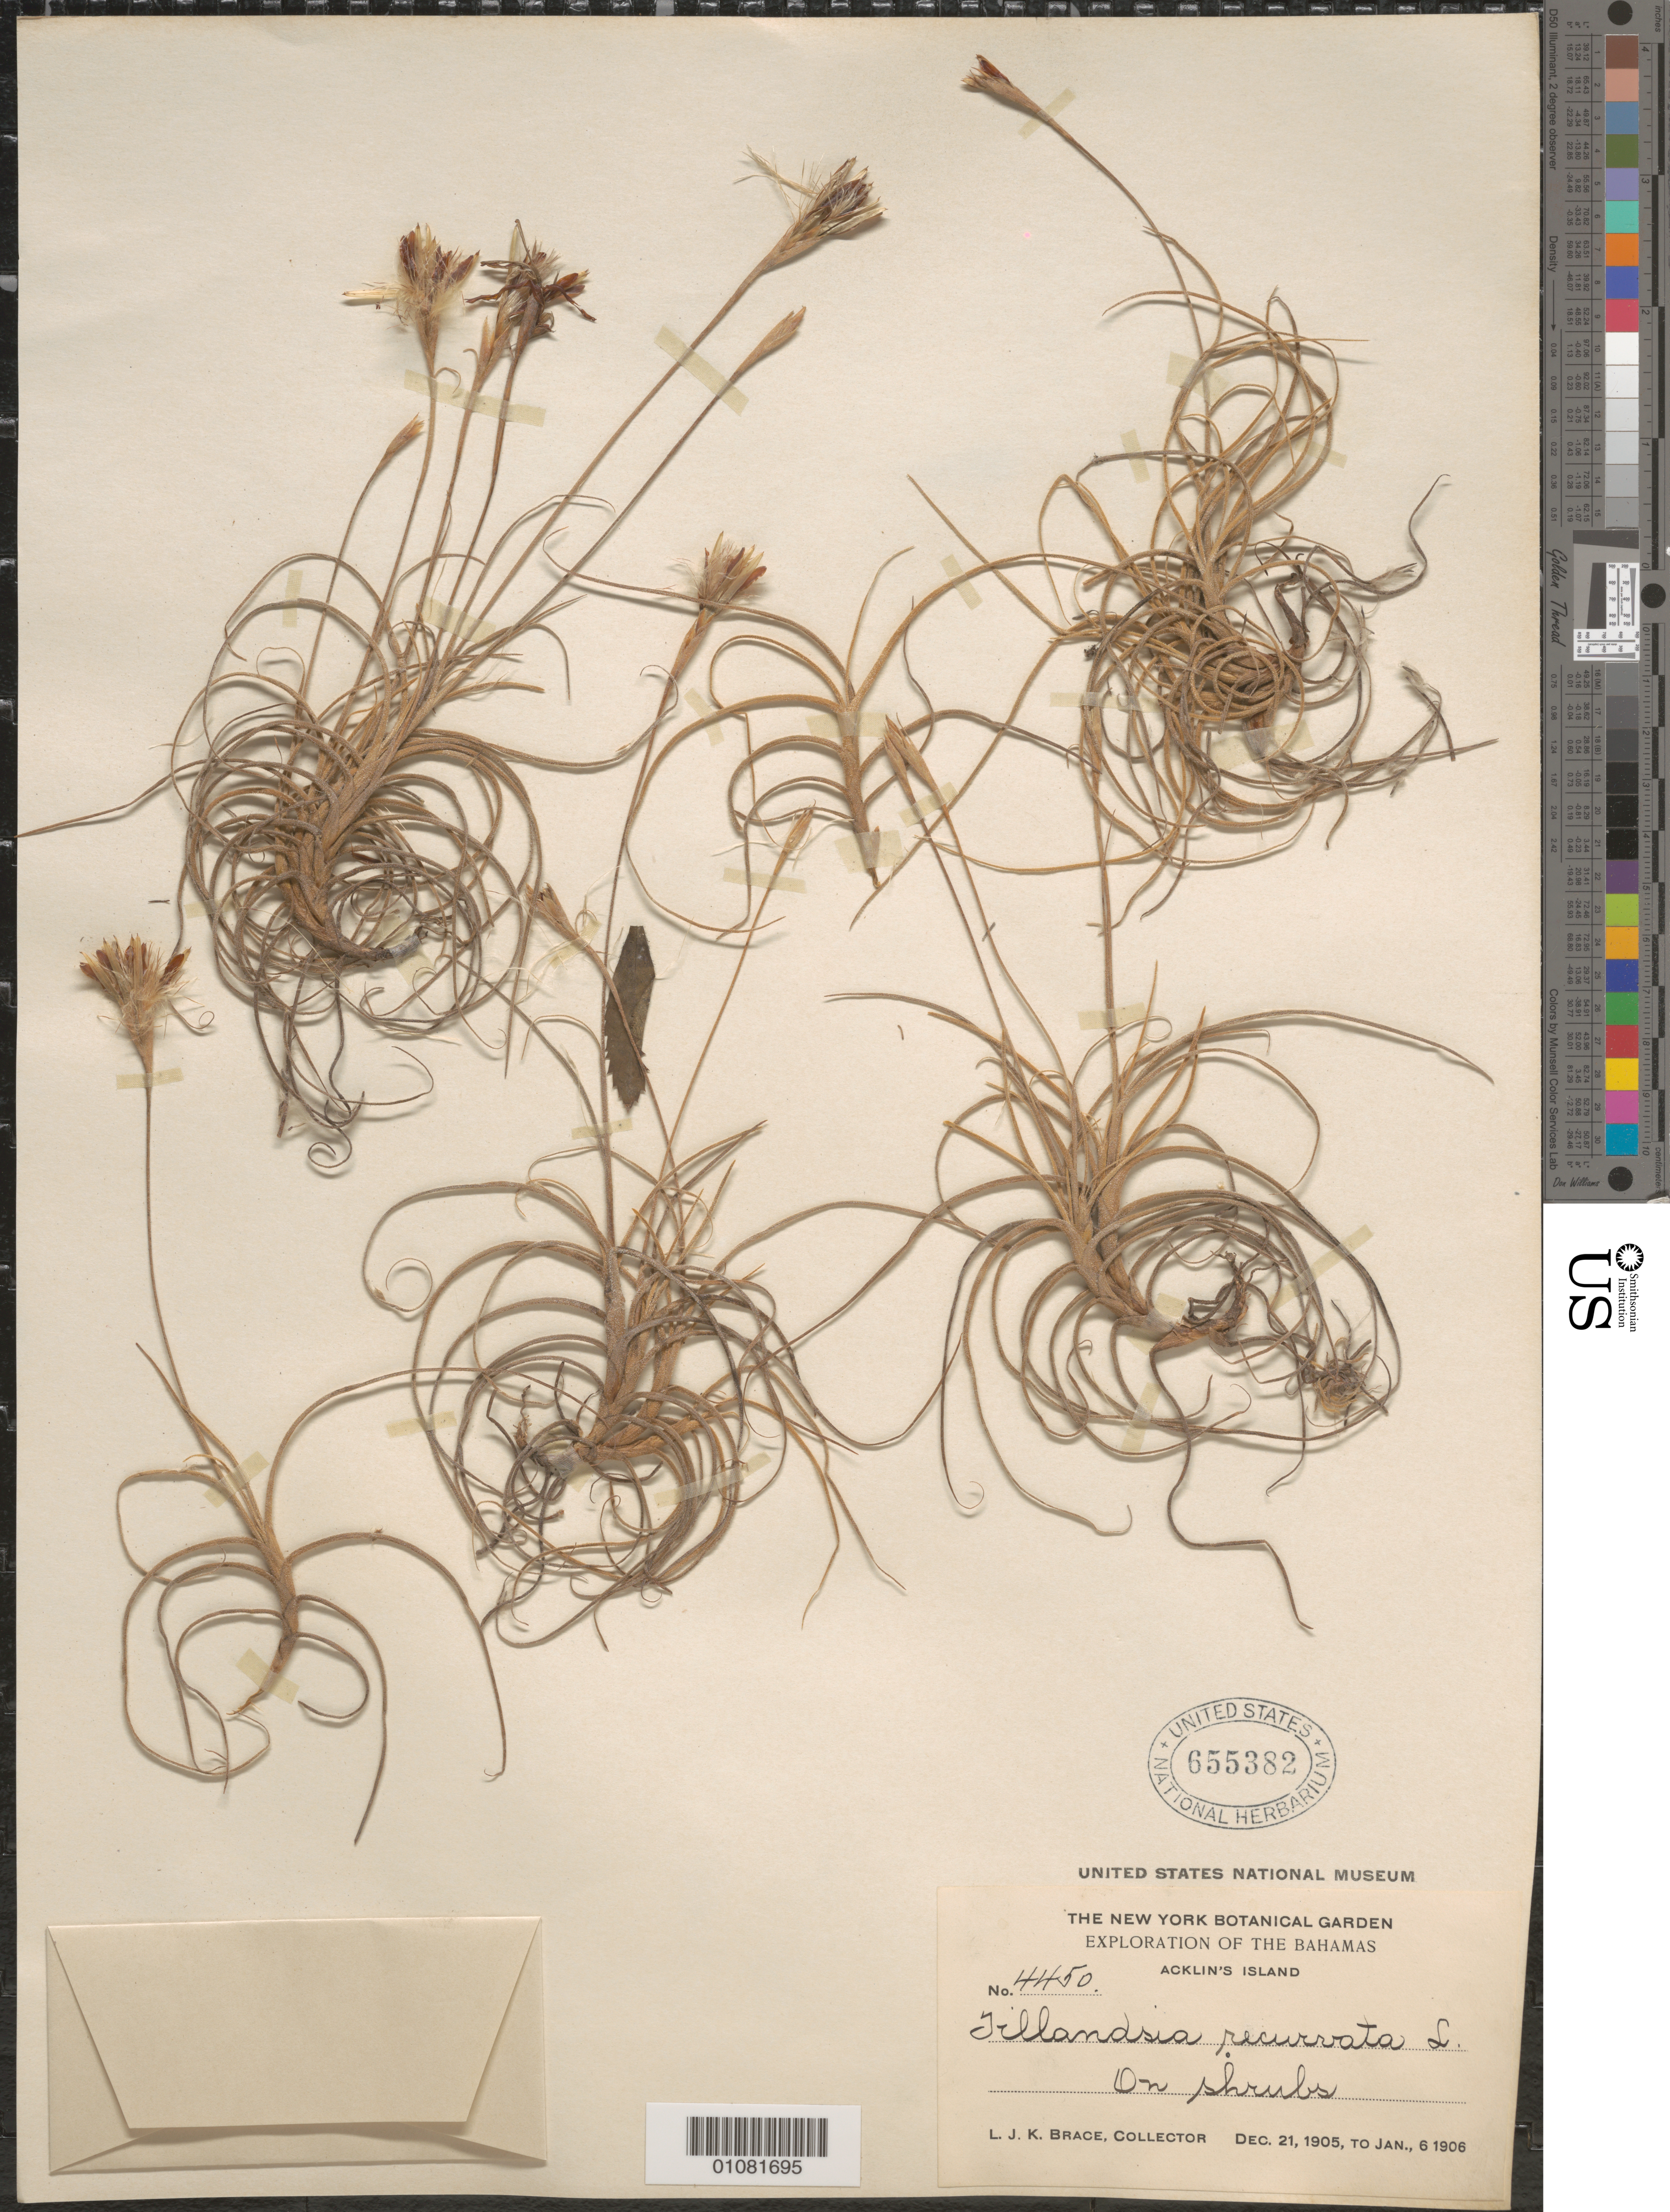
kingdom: Plantae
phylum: Tracheophyta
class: Liliopsida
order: Poales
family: Bromeliaceae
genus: Tillandsia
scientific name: Tillandsia recurvata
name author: L.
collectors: L. J. K. Brace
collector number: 4450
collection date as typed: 21 Dec 1905 to 06 Jan 1906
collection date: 1905-12-21/1906-01-06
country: Bahamas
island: Acklin's I.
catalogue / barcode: US 655382